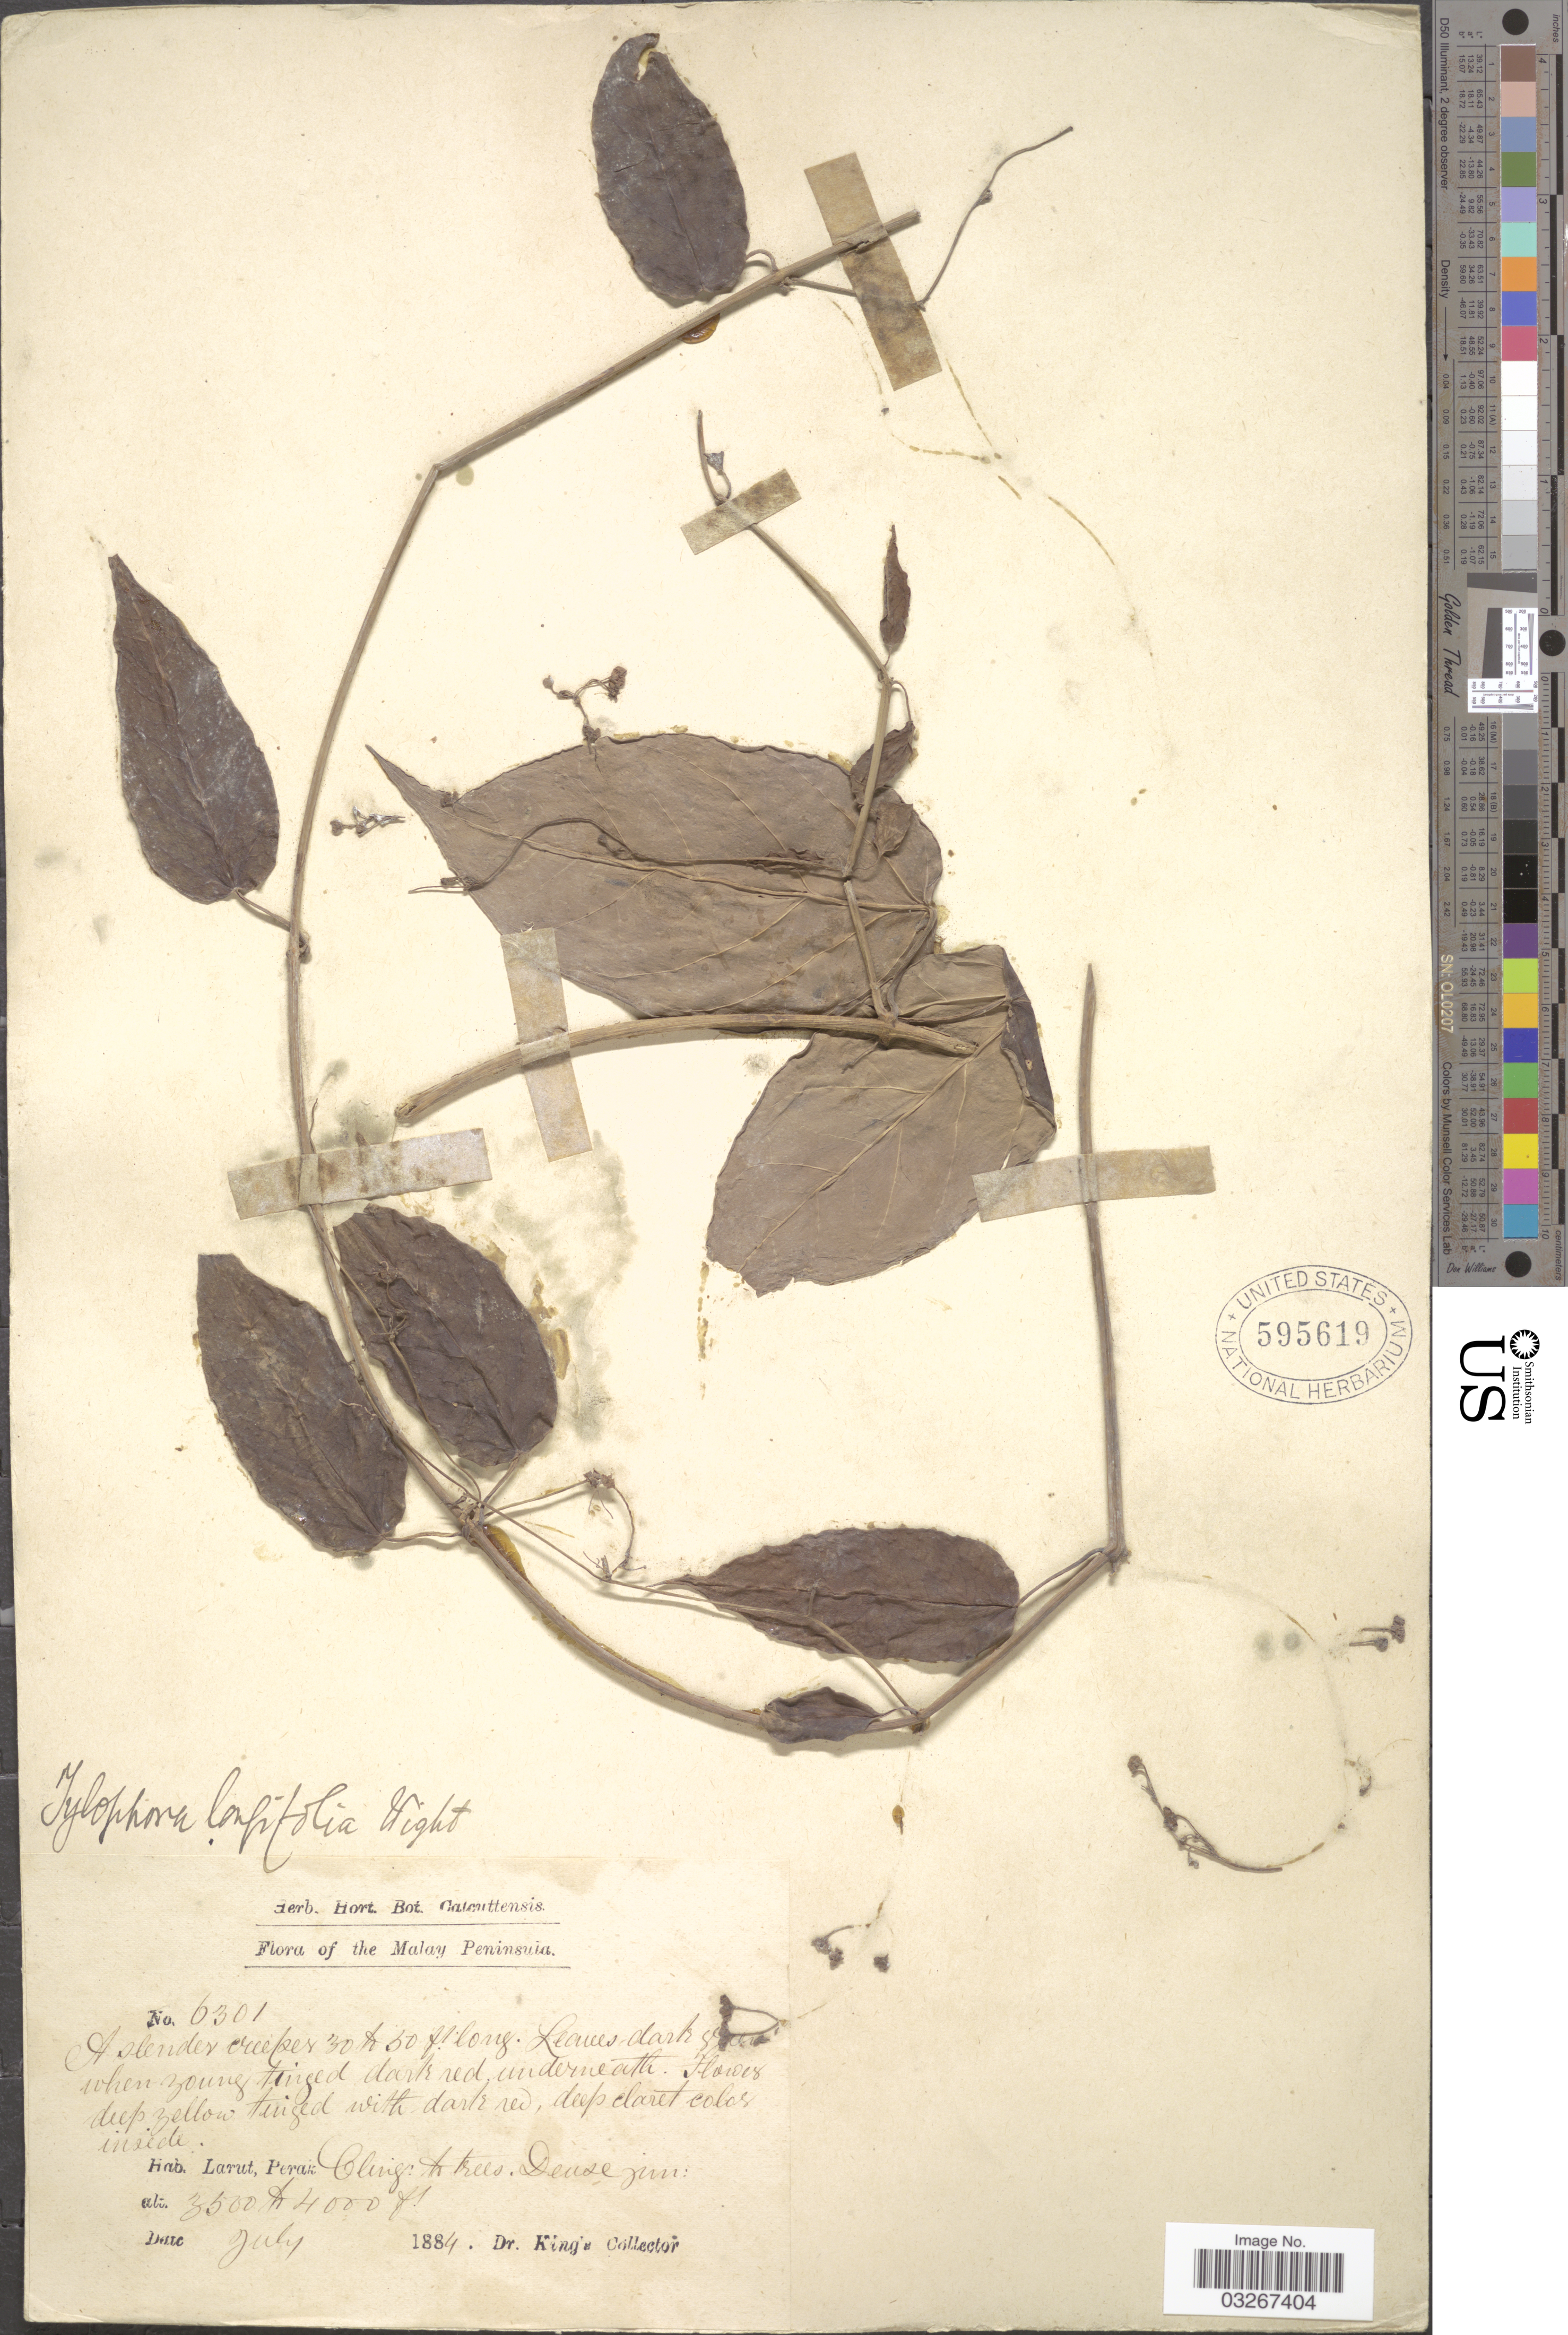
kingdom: Plantae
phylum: Tracheophyta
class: Magnoliopsida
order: Gentianales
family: Apocynaceae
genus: Tylophora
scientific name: Tylophora longifolia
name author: Wight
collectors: Dr. King's collector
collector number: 6301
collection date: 1884-07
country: Malaysia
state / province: Perak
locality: Malay Peninsula. Larut.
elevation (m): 1067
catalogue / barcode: US 595619